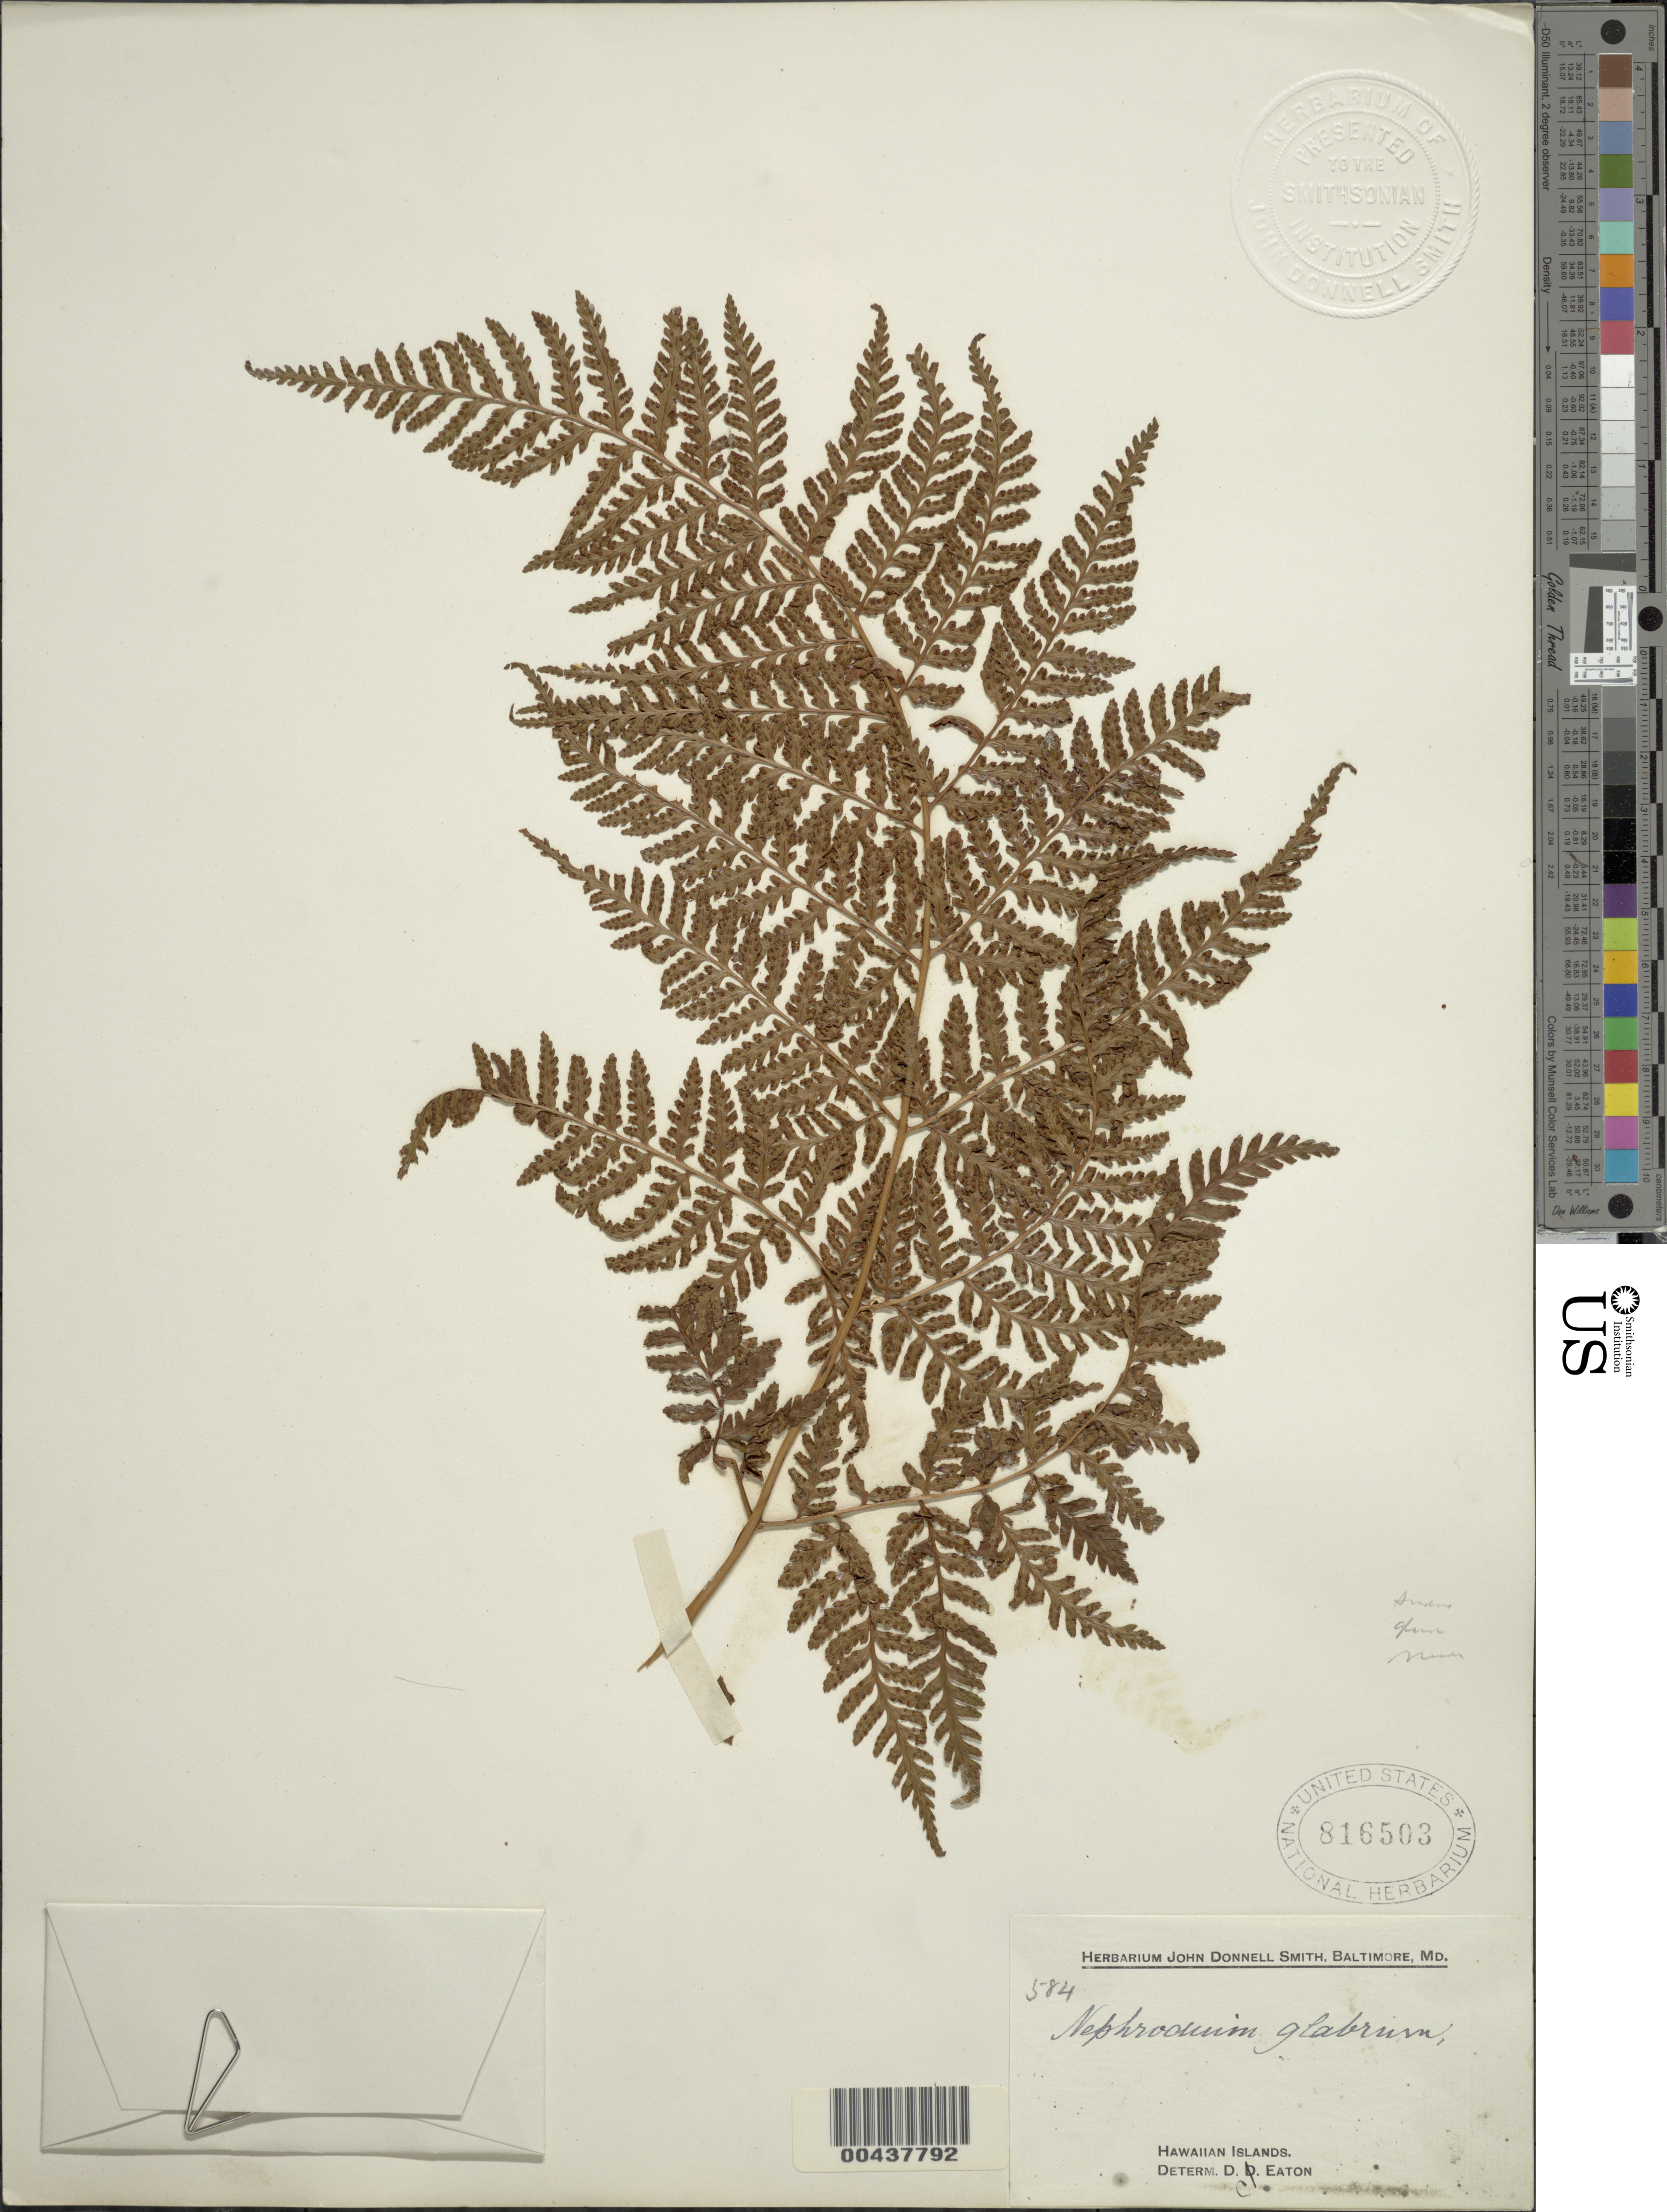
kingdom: Plantae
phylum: Tracheophyta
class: Polypodiopsida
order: Polypodiales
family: Dryopteridaceae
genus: Dryopteris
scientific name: Dryopteris glabra var. nuda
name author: (Underw.) Fraser-Jenk.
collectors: J. Donnell Smith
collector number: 584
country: United States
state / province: Hawaii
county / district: Hawaii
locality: Hawaiian Islands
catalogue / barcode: US 816503